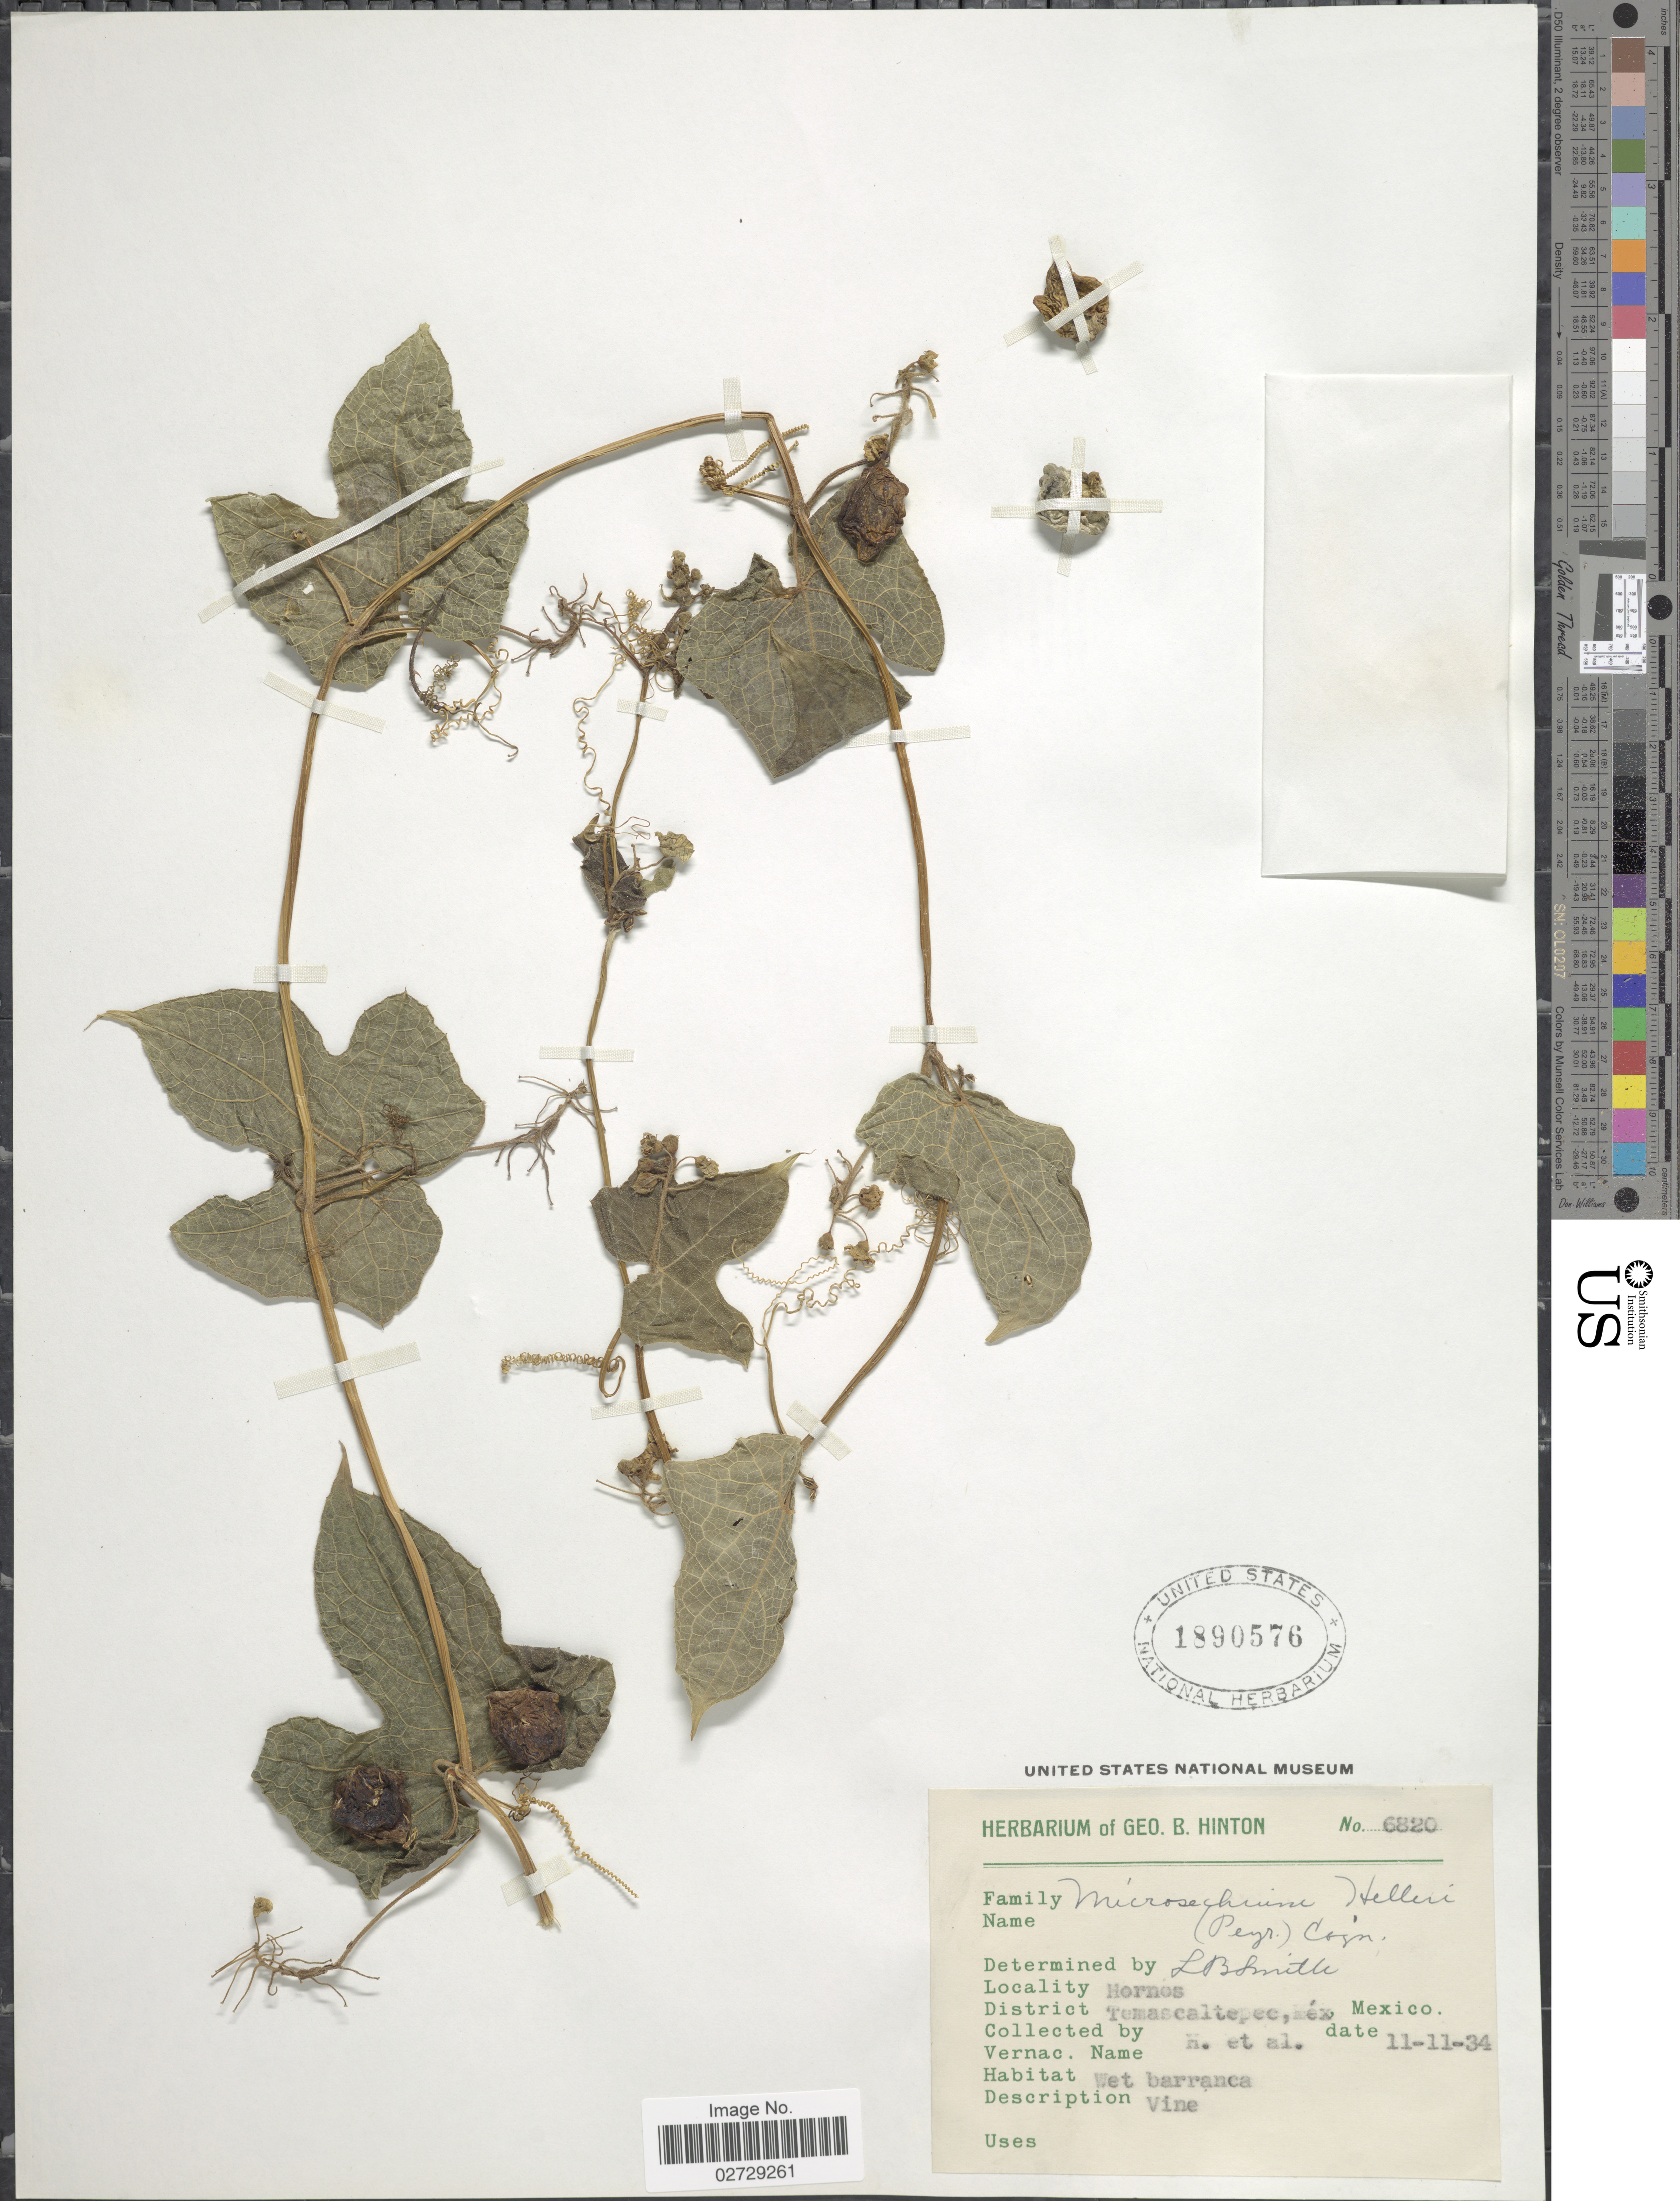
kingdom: Plantae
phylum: Tracheophyta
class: Magnoliopsida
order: Cucurbitales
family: Cucurbitaceae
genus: Microsechium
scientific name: Microsechium helleri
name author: (Peyr.) Cogn.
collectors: G. B. Hinton & et al.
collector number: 6820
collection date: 1934-11-11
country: Mexico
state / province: México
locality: Hornos. District Temascaltepec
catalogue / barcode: US 1890576